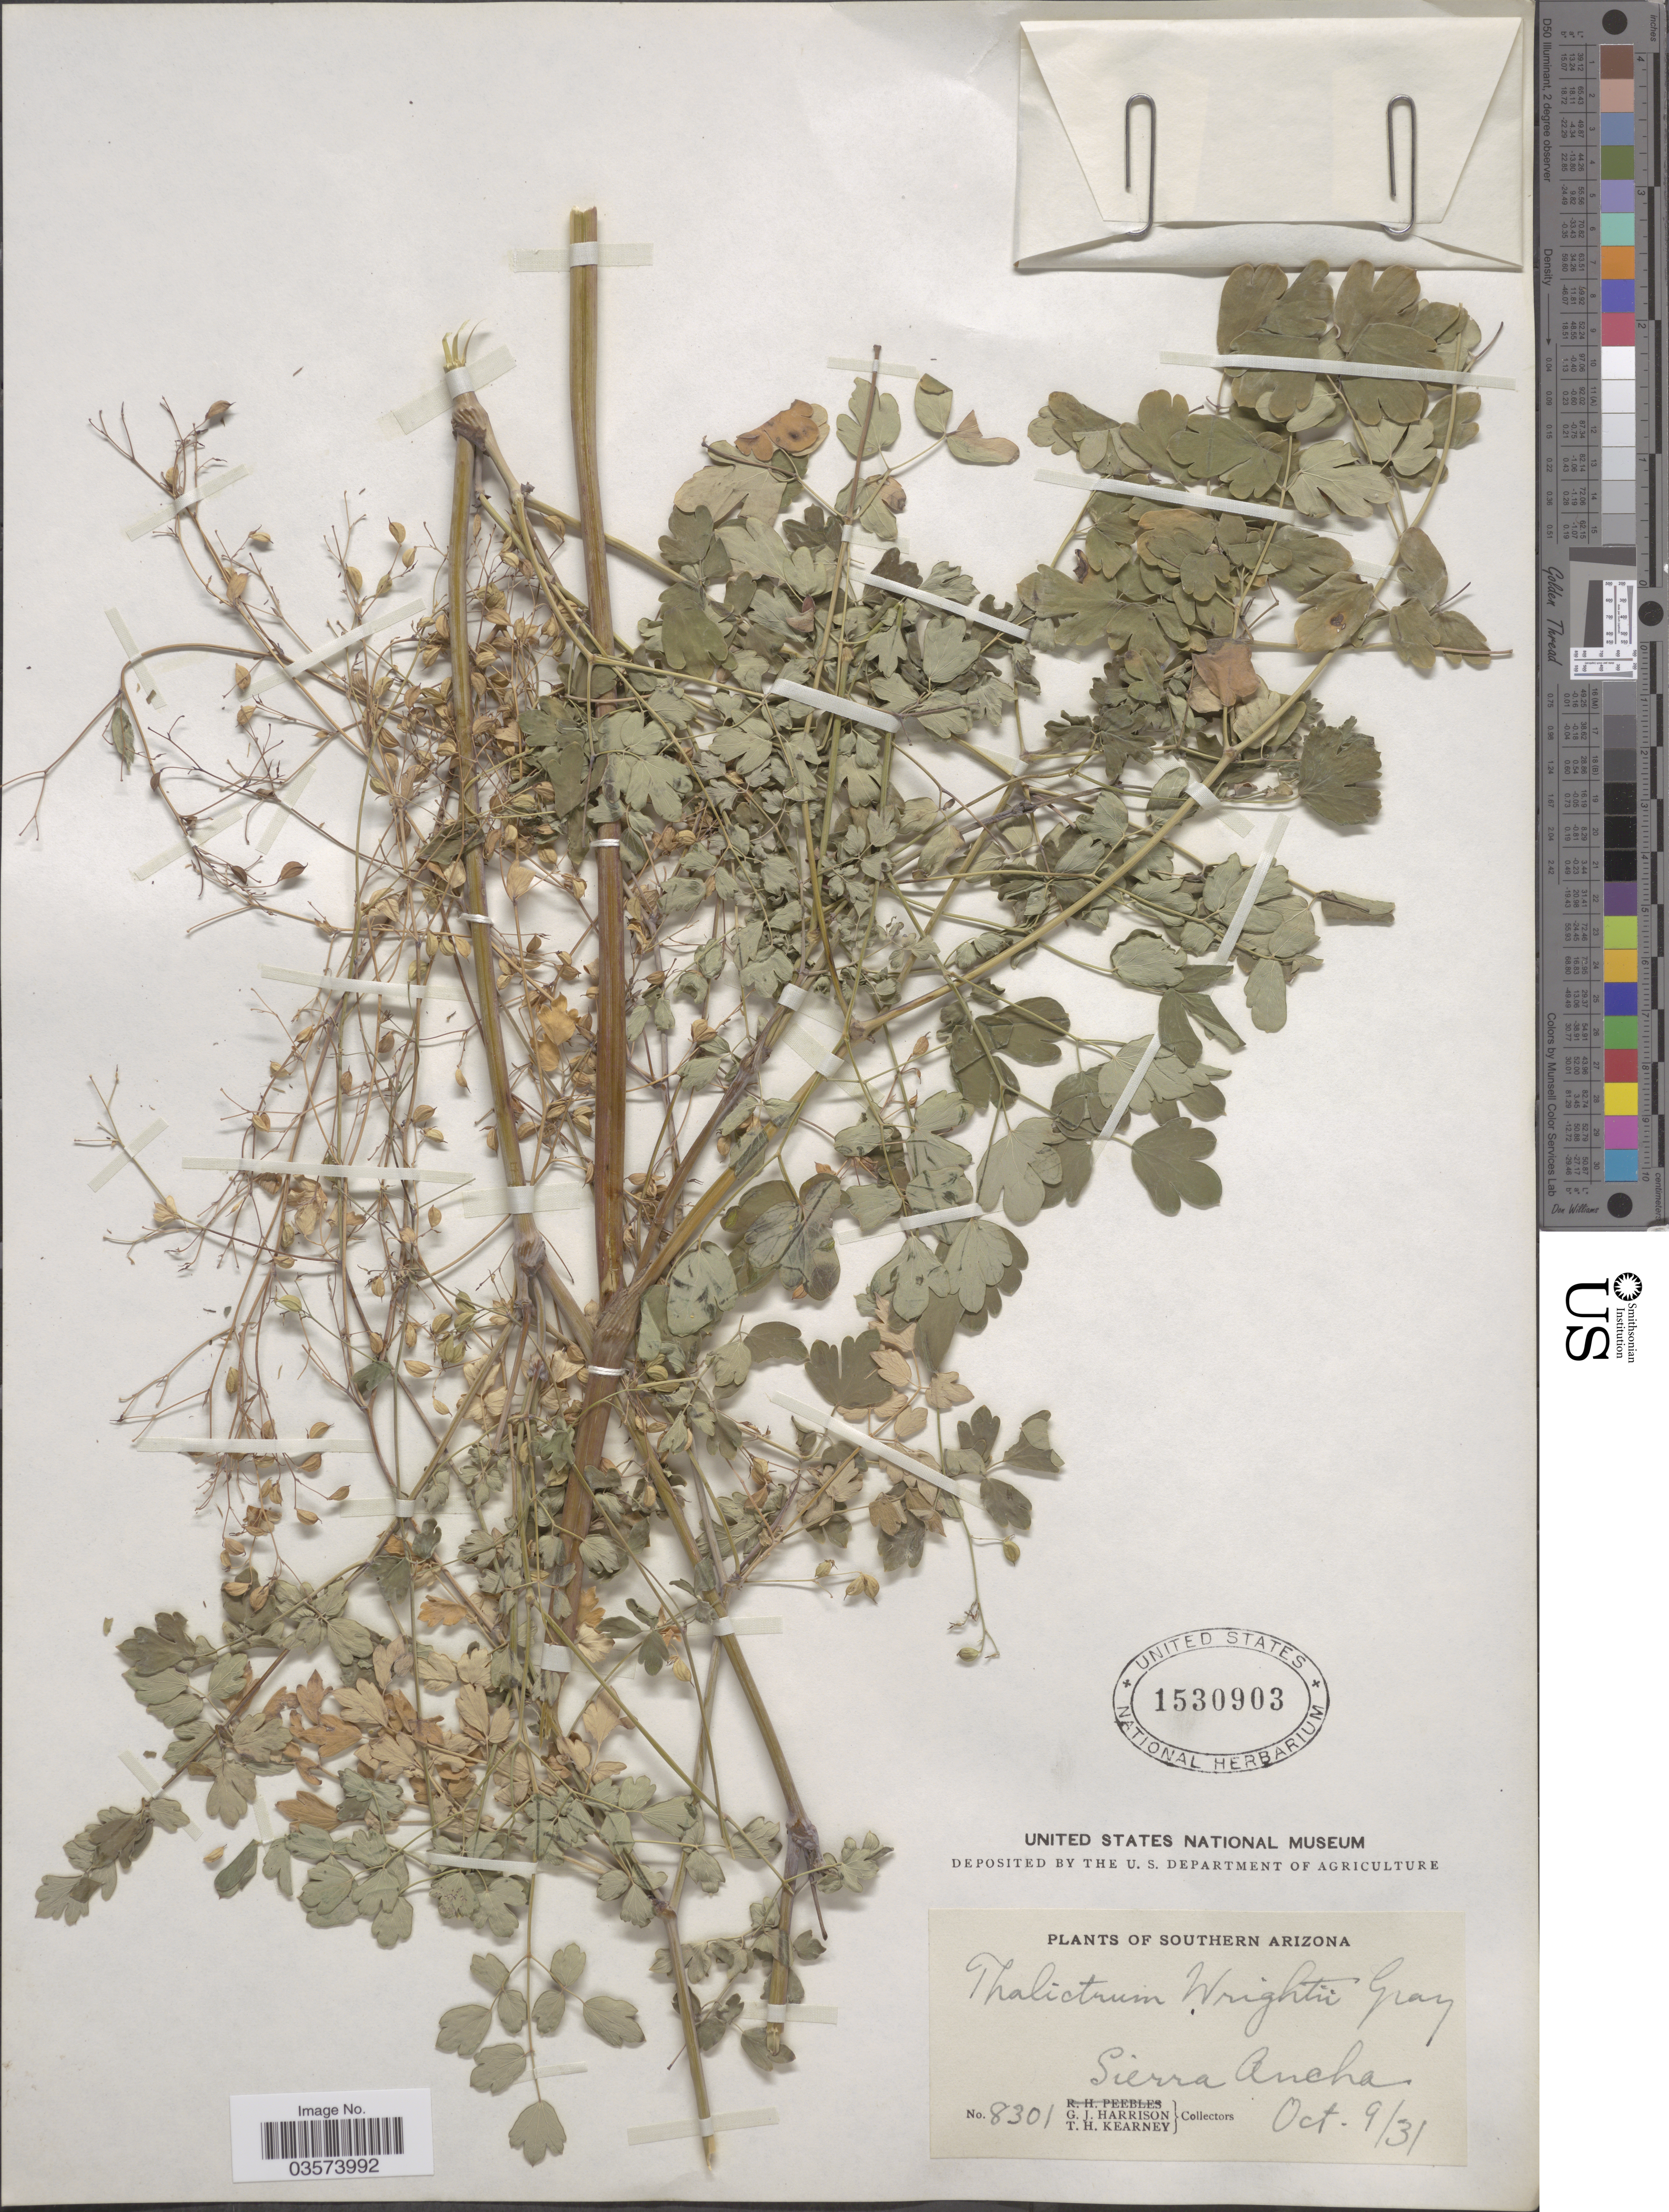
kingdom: Plantae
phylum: Tracheophyta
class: Magnoliopsida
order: Ranunculales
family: Ranunculaceae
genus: Thalictrum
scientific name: Thalictrum fendleri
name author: Engelm. ex A. Gray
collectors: G. J. Harrison & T. H. Kearney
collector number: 8301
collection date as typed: Transcribed d/m/y: 9/10/31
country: United States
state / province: Arizona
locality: Southern Arizona. Sierra Ancha.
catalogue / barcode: US 1530903